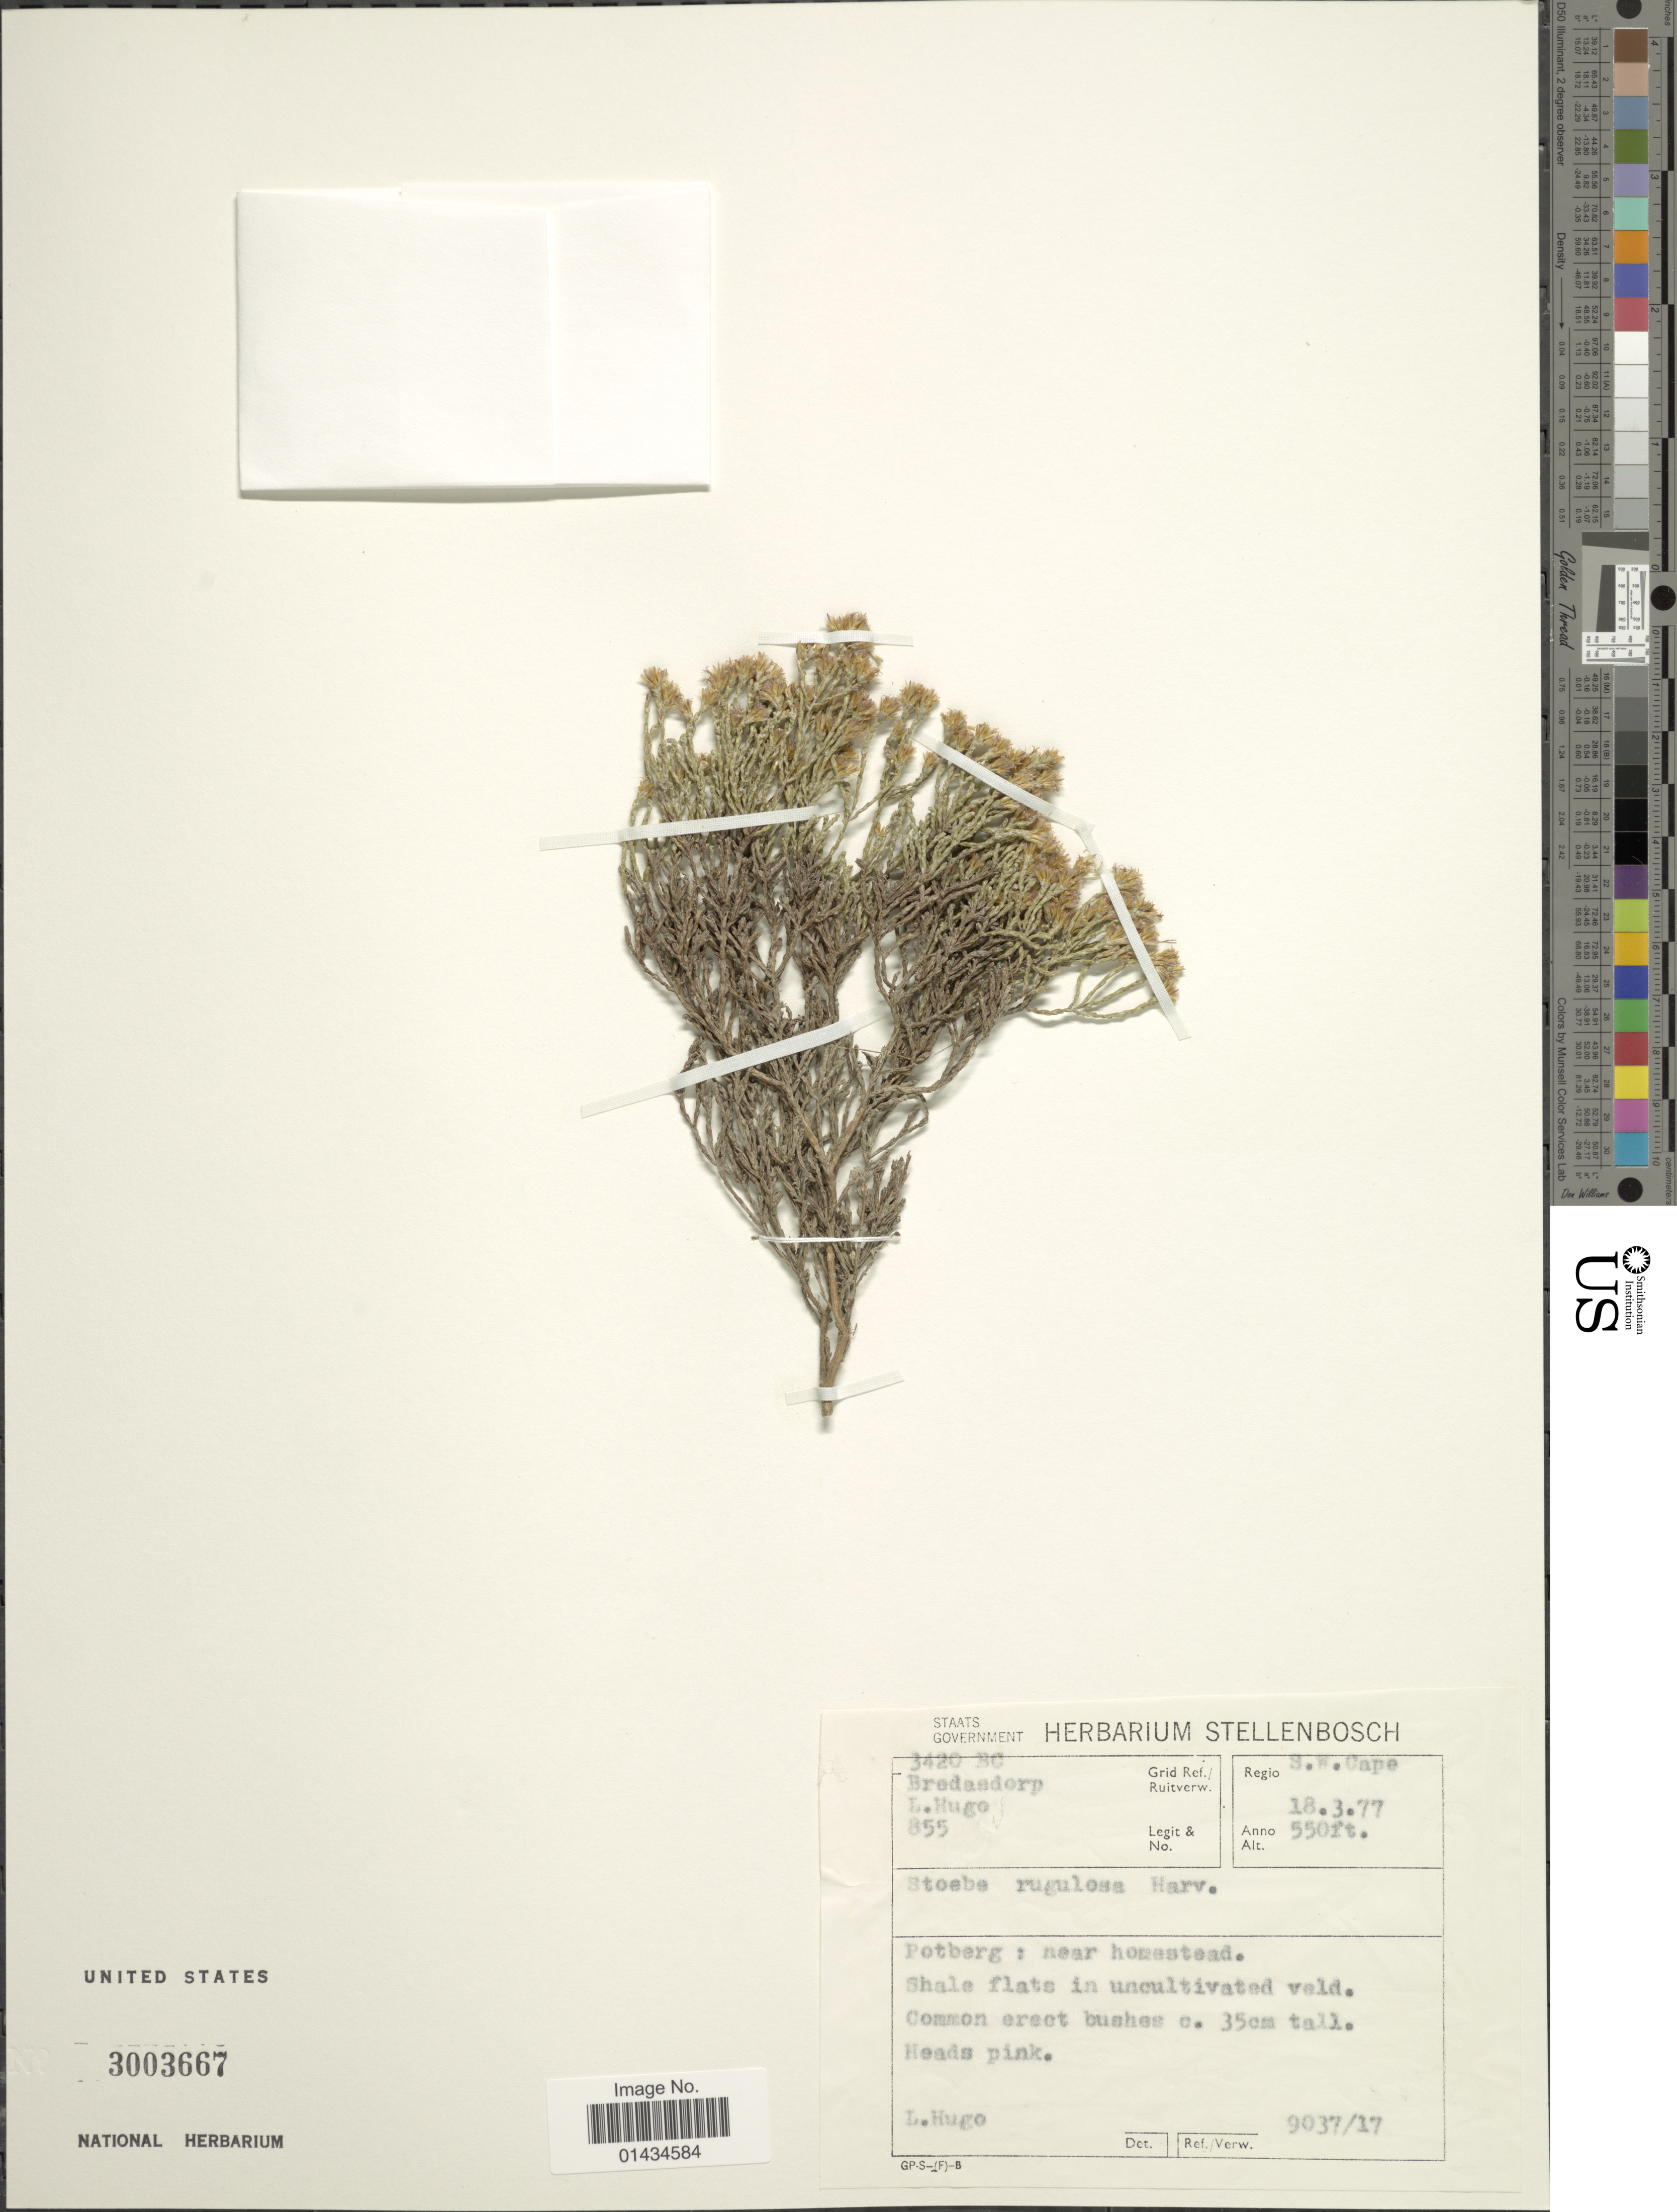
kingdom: Plantae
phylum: Tracheophyta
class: Magnoliopsida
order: Asterales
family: Asteraceae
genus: Stoebe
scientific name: Stoebe rugulosa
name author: Harv.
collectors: L. Hugo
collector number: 855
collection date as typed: Transcribed d/m/y: 18/3/77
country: South Africa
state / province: Western Cape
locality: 3420BC Bredasdrop, Regio S.W. Cape, Potberg: near homestead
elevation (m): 168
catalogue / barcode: US 3003667